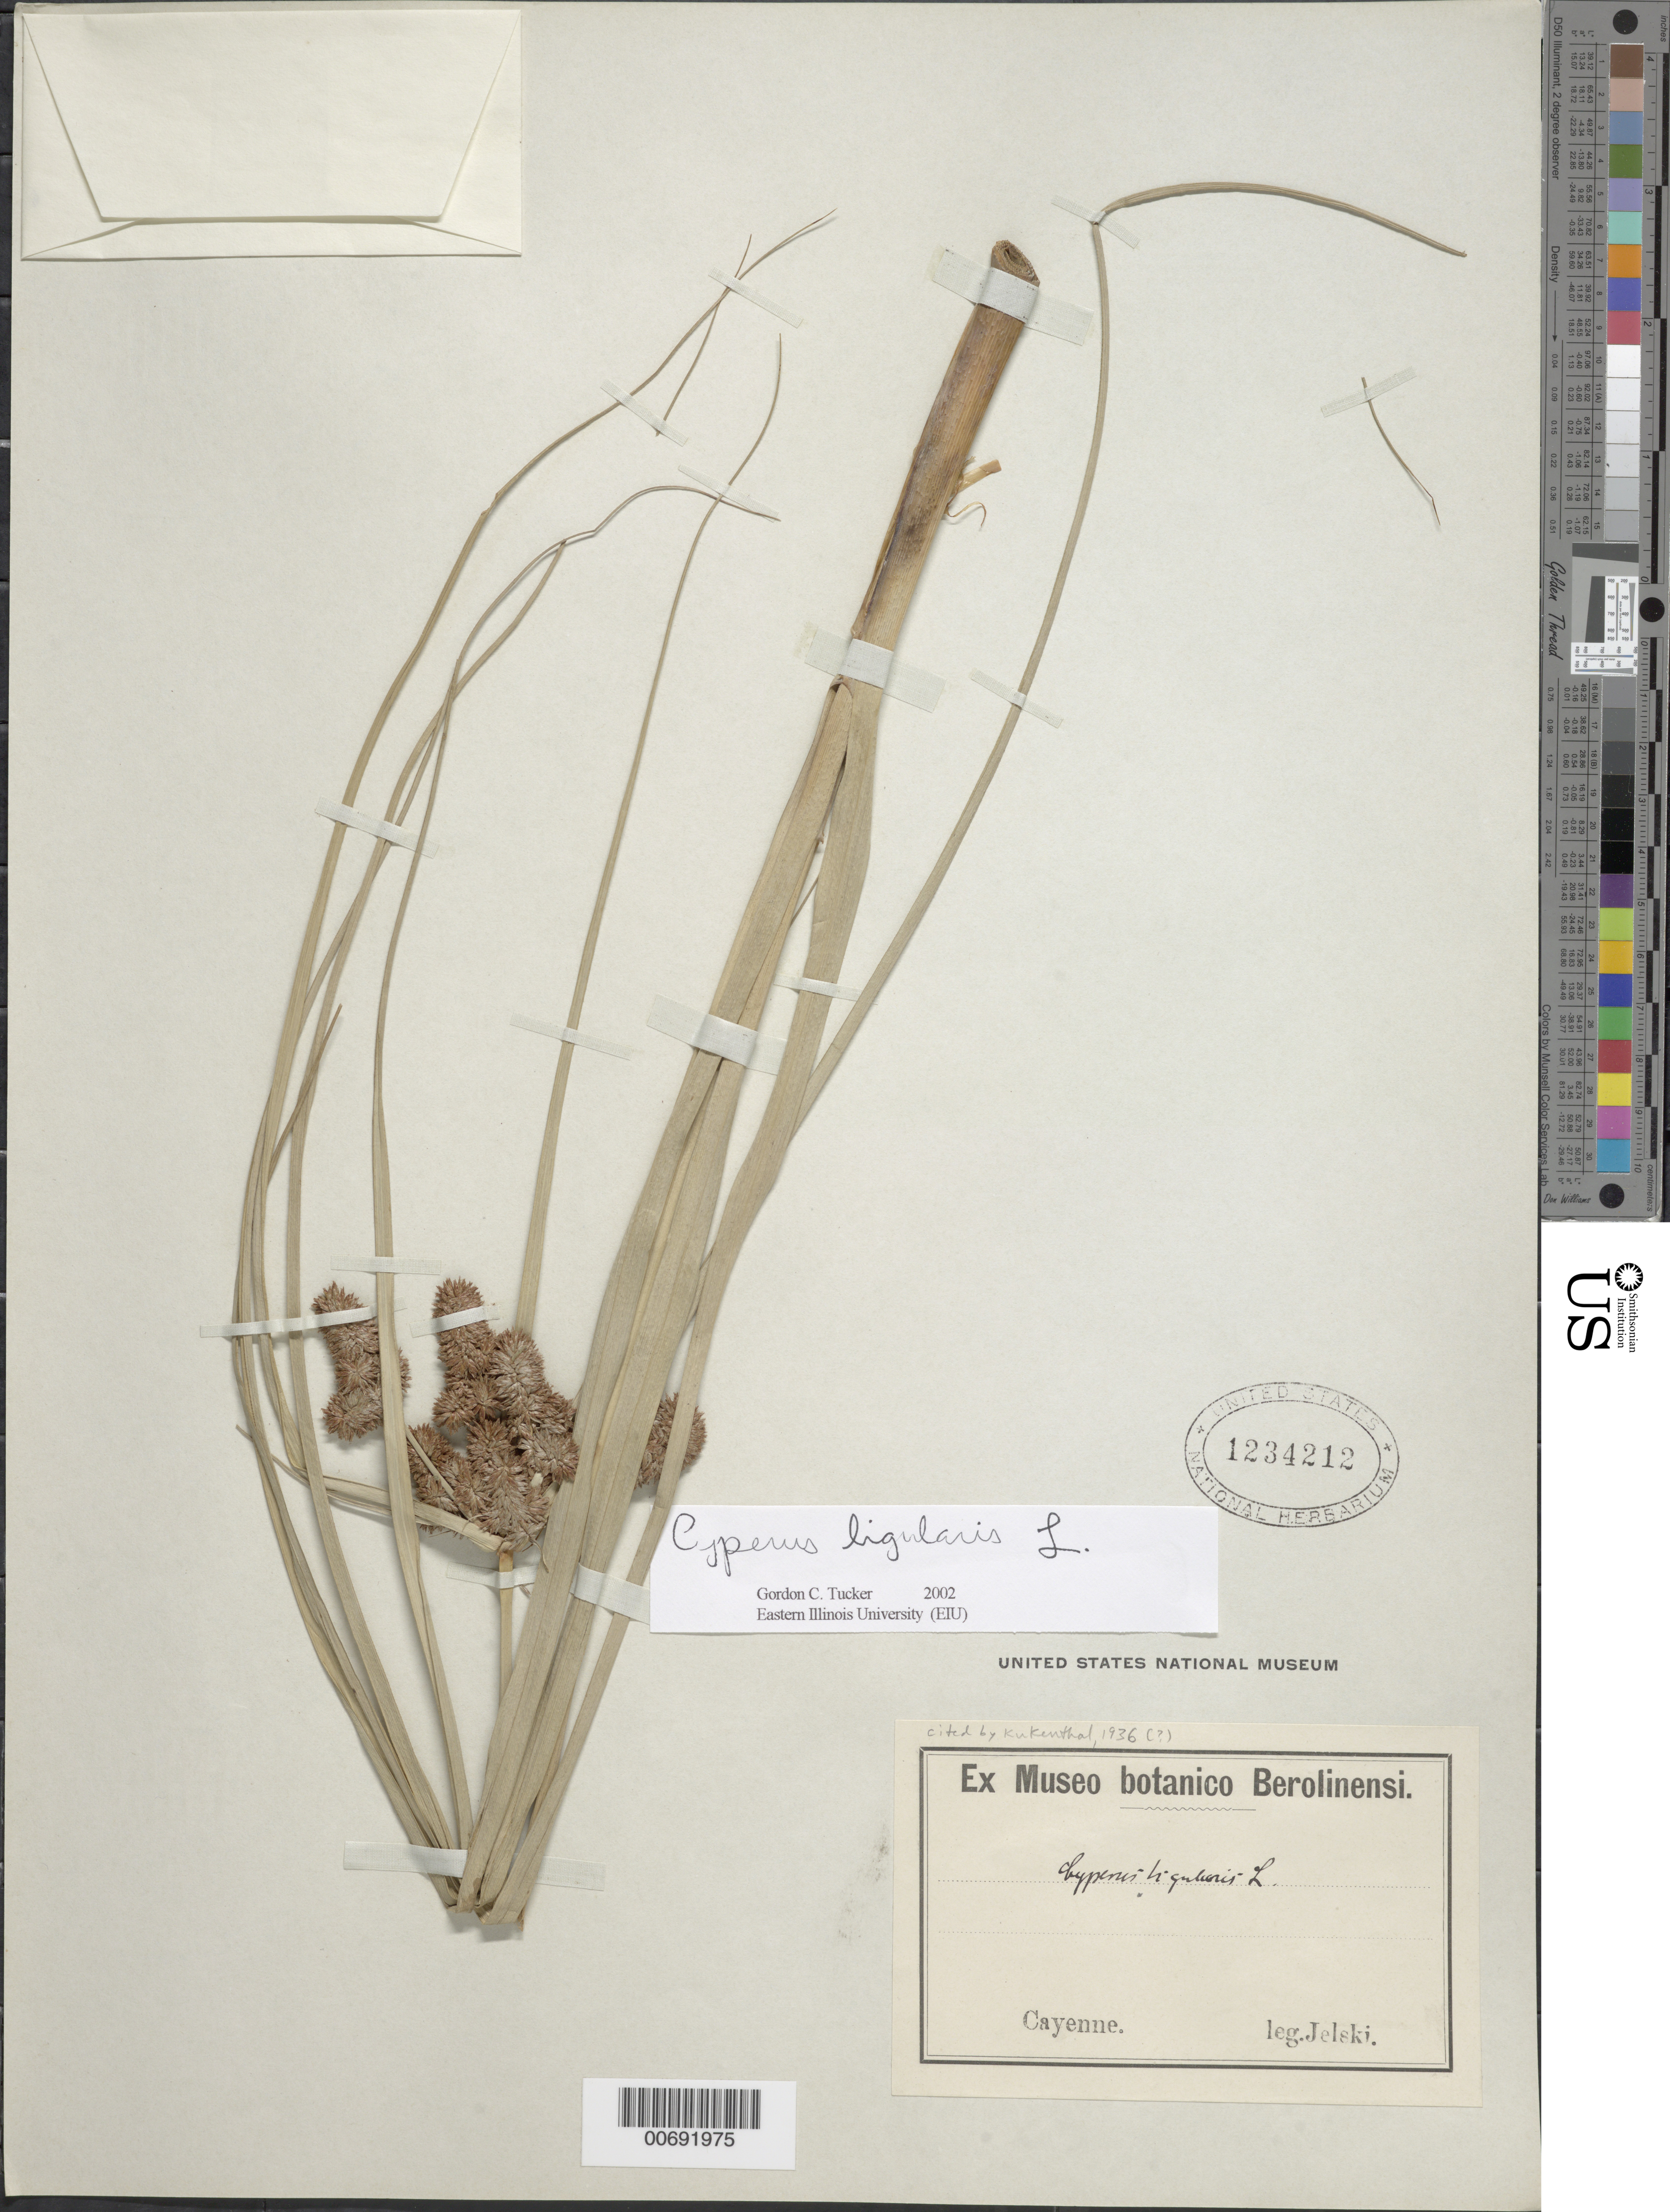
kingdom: Plantae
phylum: Tracheophyta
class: Liliopsida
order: Poales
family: Cyperaceae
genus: Cyperus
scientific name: Cyperus ligularis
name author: L.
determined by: Tucker, G. C.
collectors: H. Jelski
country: French Guiana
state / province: Cayenne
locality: Cayenne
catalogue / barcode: US 1234212